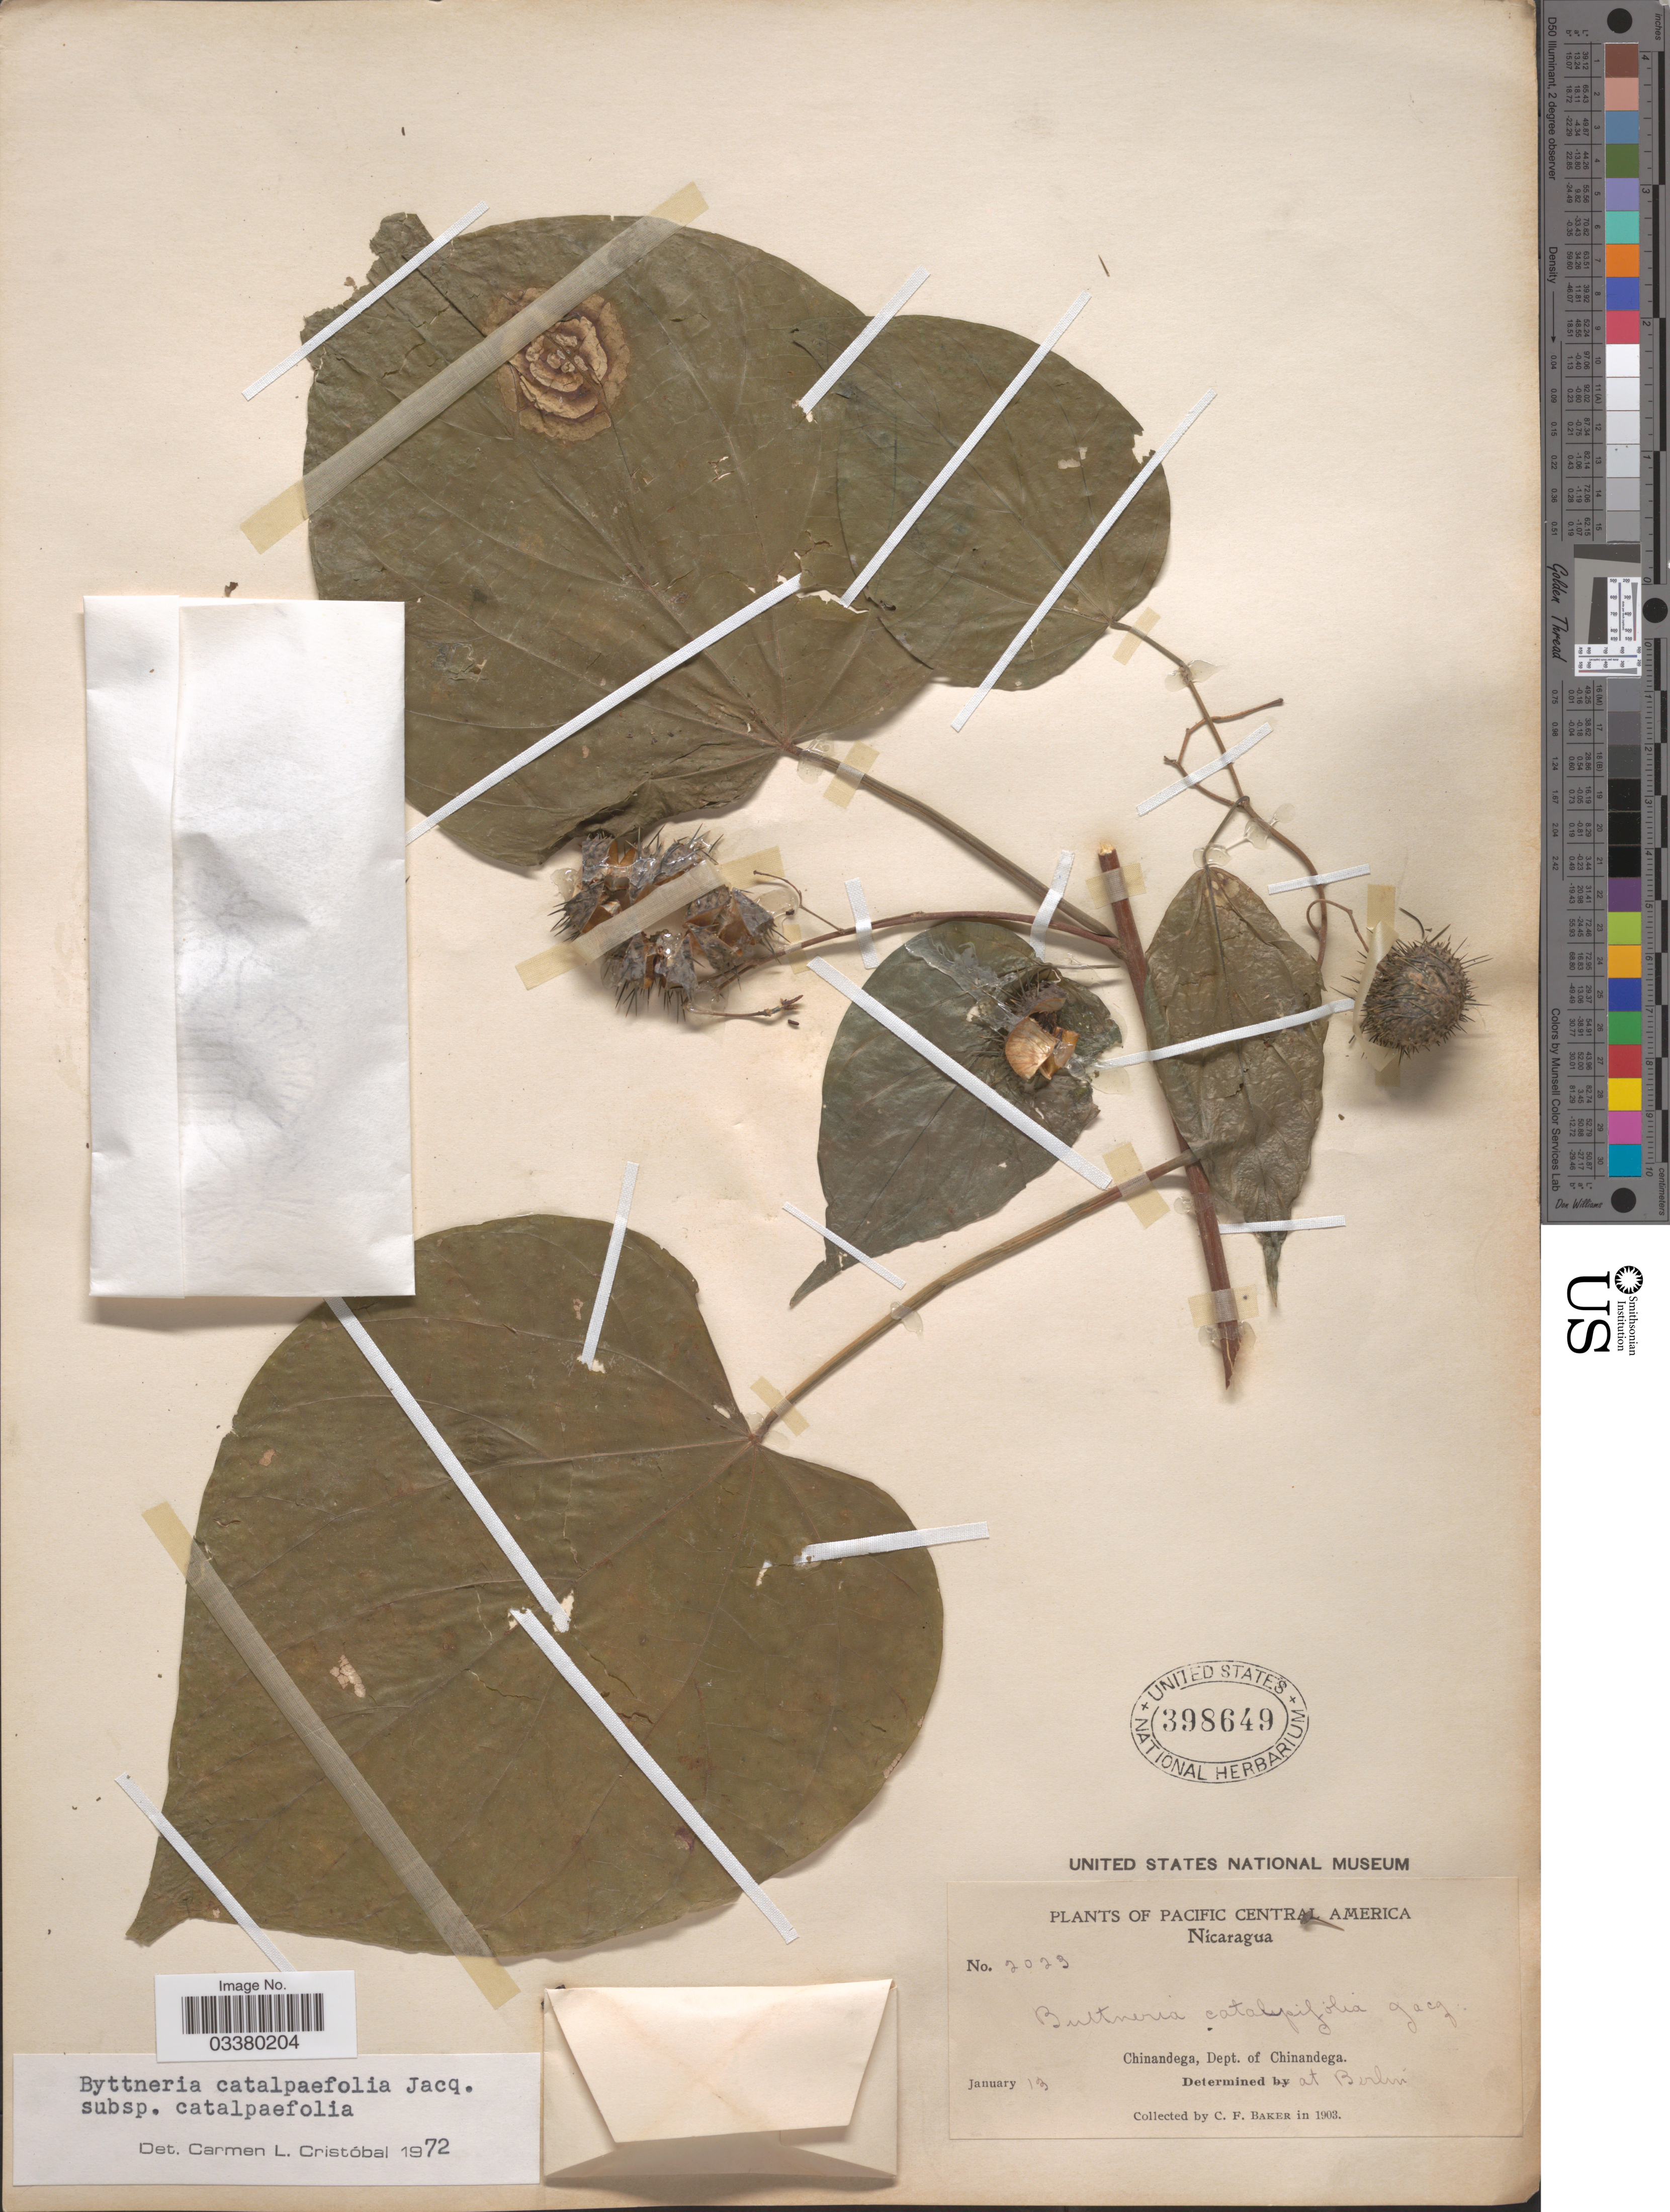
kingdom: Plantae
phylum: Tracheophyta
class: Magnoliopsida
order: Malvales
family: Malvaceae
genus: Byttneria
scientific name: Byttneria catalpifolia subsp. catalpifolia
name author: Jacq.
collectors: C. F. Baker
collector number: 2023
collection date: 1903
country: Nicaragua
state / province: Chinandega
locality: Dept. of Chinandega.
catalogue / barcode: US 398649